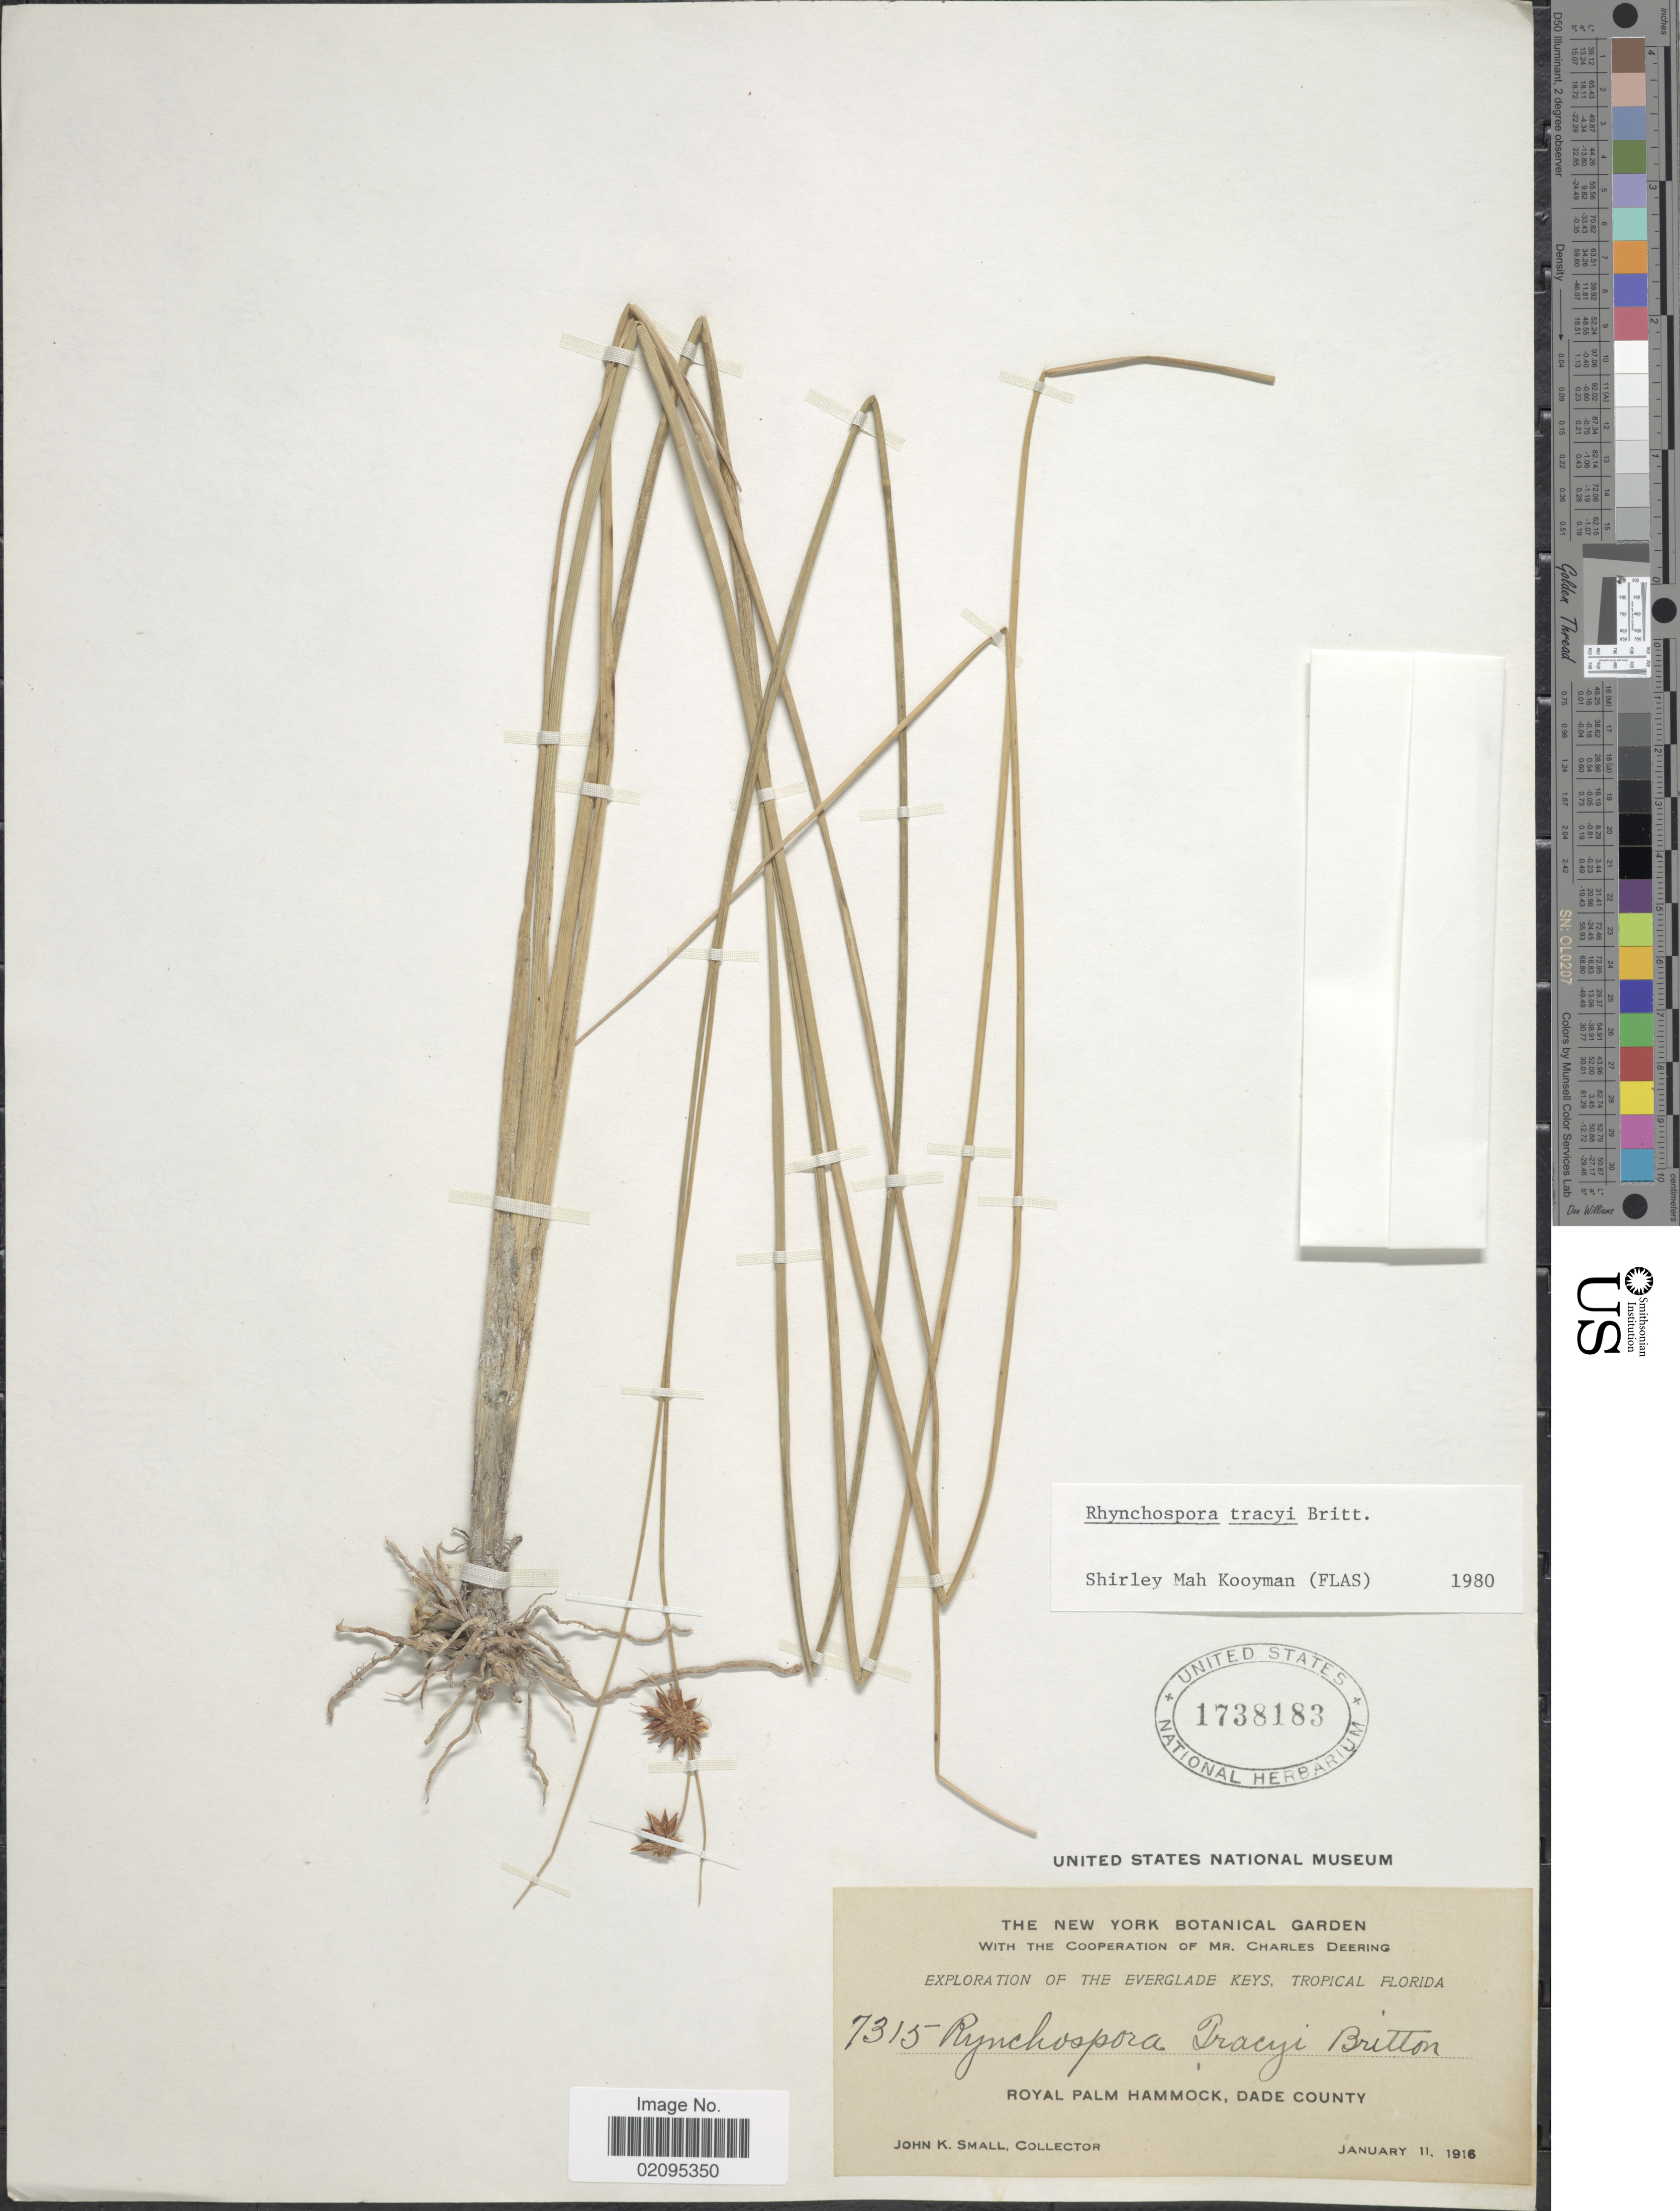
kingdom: Plantae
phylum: Tracheophyta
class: Liliopsida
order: Poales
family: Cyperaceae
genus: Rhynchospora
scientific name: Rhynchospora tracyi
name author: Britton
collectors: J. K. Small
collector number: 7315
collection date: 1916-01-11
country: United States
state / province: Florida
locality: The Everglade Keys, Tropical Florida, Royal Palm Hammock, Dade County.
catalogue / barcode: US 1738183